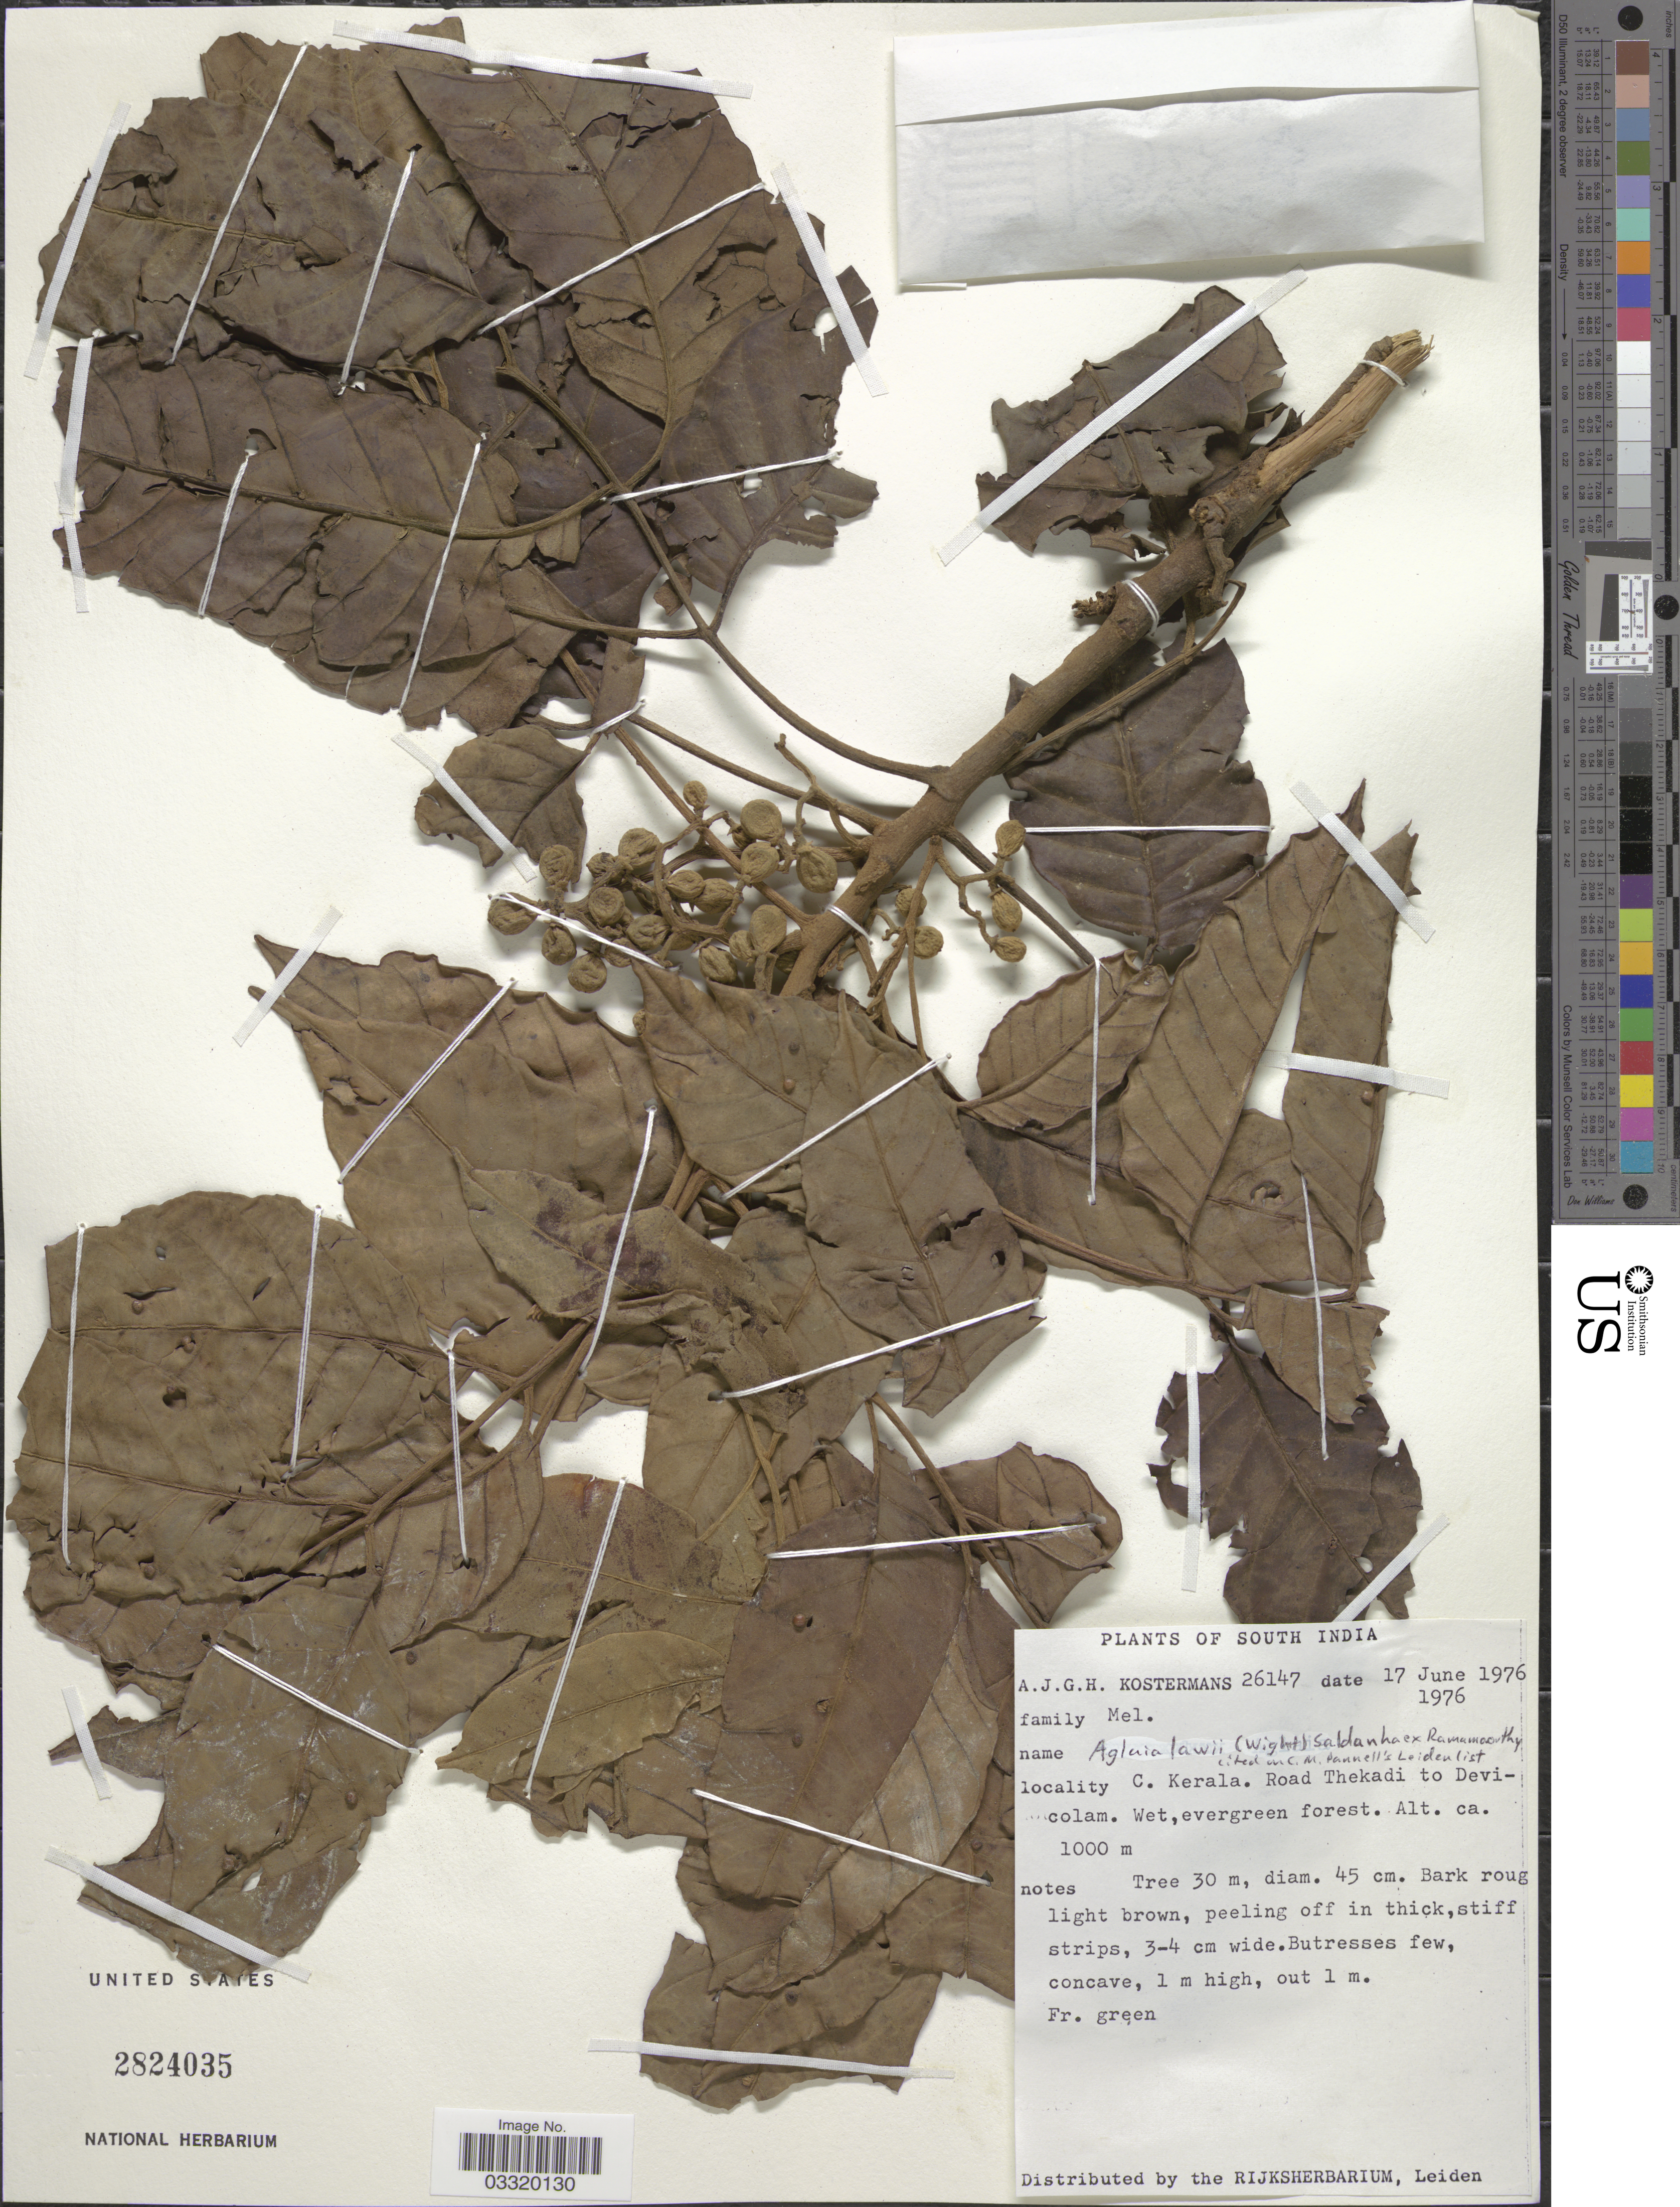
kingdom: Plantae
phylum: Tracheophyta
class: Magnoliopsida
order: Sapindales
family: Meliaceae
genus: Aglaia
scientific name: Aglaia lawii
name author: (Wight) C.J. Saldanha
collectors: A. J. G. Kostermans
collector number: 26147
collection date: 1976-06-17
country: India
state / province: Kerala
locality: South India. C. Kerala. Road Thekadi to Devicolam.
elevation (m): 1000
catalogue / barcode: US 2824035